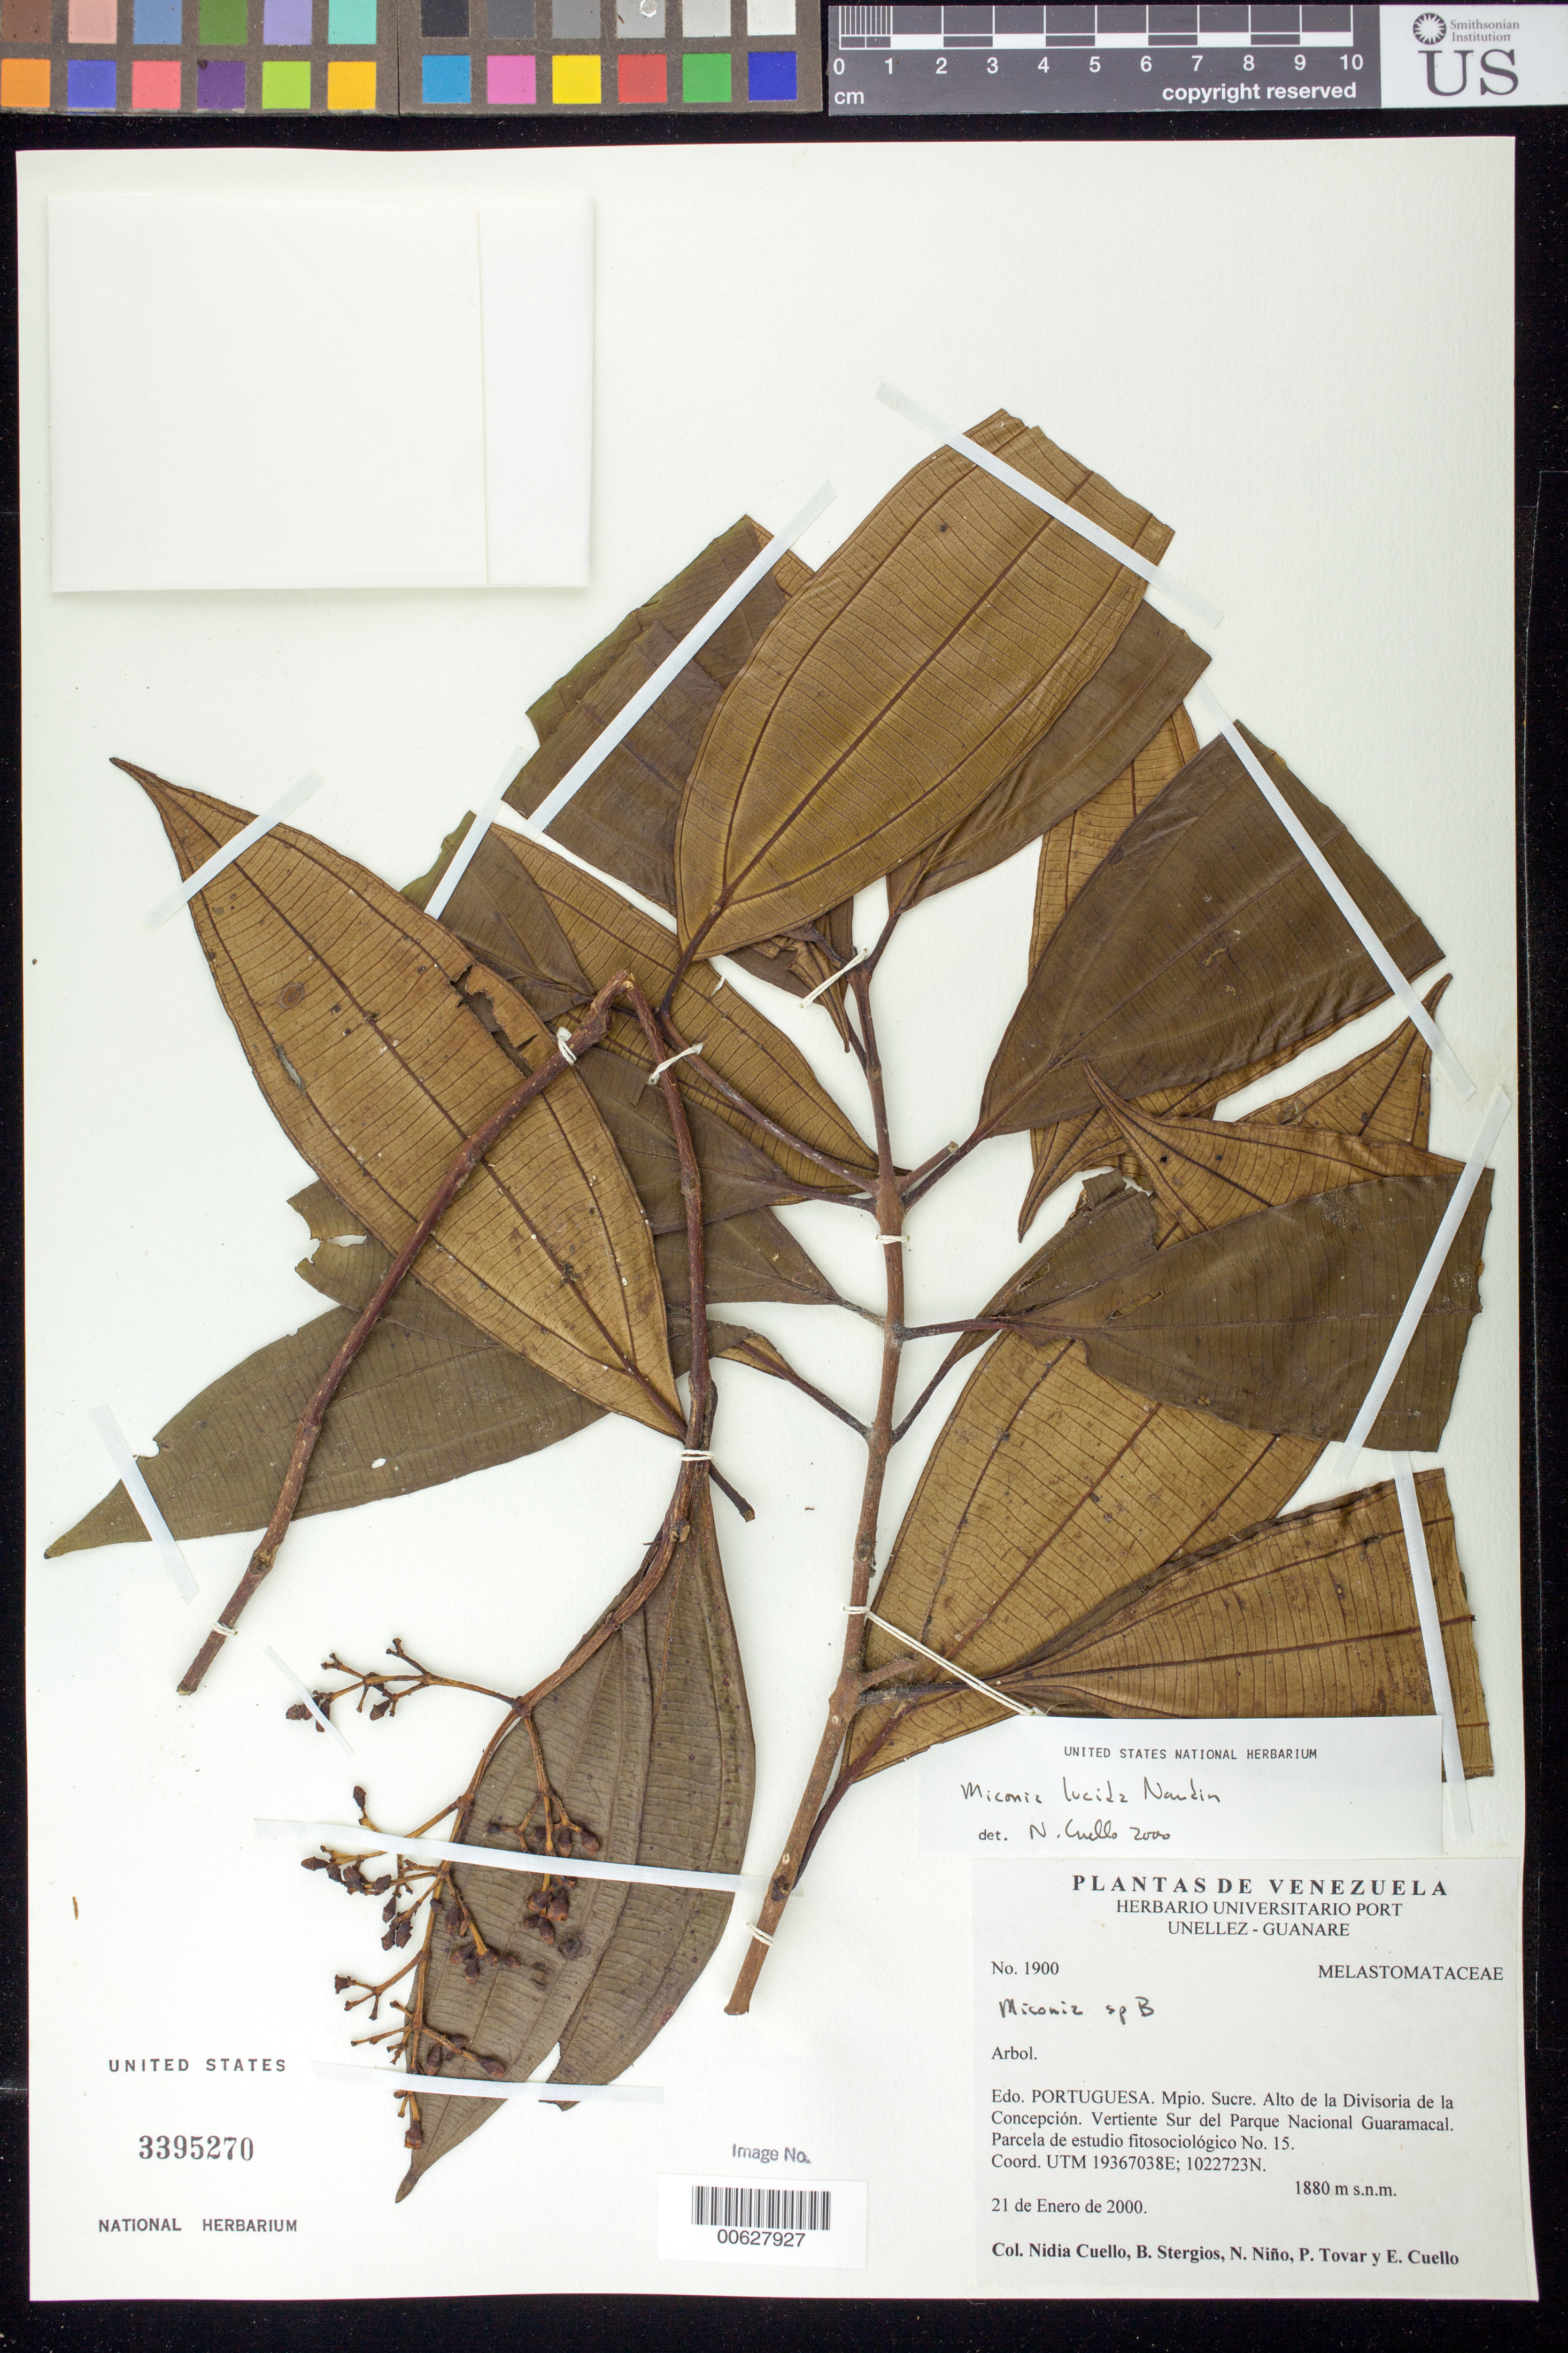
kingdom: Plantae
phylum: Tracheophyta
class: Magnoliopsida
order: Myrtales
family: Melastomataceae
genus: Miconia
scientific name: Miconia lucida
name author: Naudin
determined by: Cuello, Nidia L.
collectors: N. L. Cuello, B. G. Stergios, S. M. Niño, P. Tovar & E. Cuello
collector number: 1900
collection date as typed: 21 Jan 2000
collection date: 2000-01-21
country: Venezuela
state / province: Portuguesa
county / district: Sucre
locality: Divisoria de La Concepción, vertiente S Parque Nacional Guaramacal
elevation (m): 1880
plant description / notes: MO, PORT, US, VEN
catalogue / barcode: US 3395270